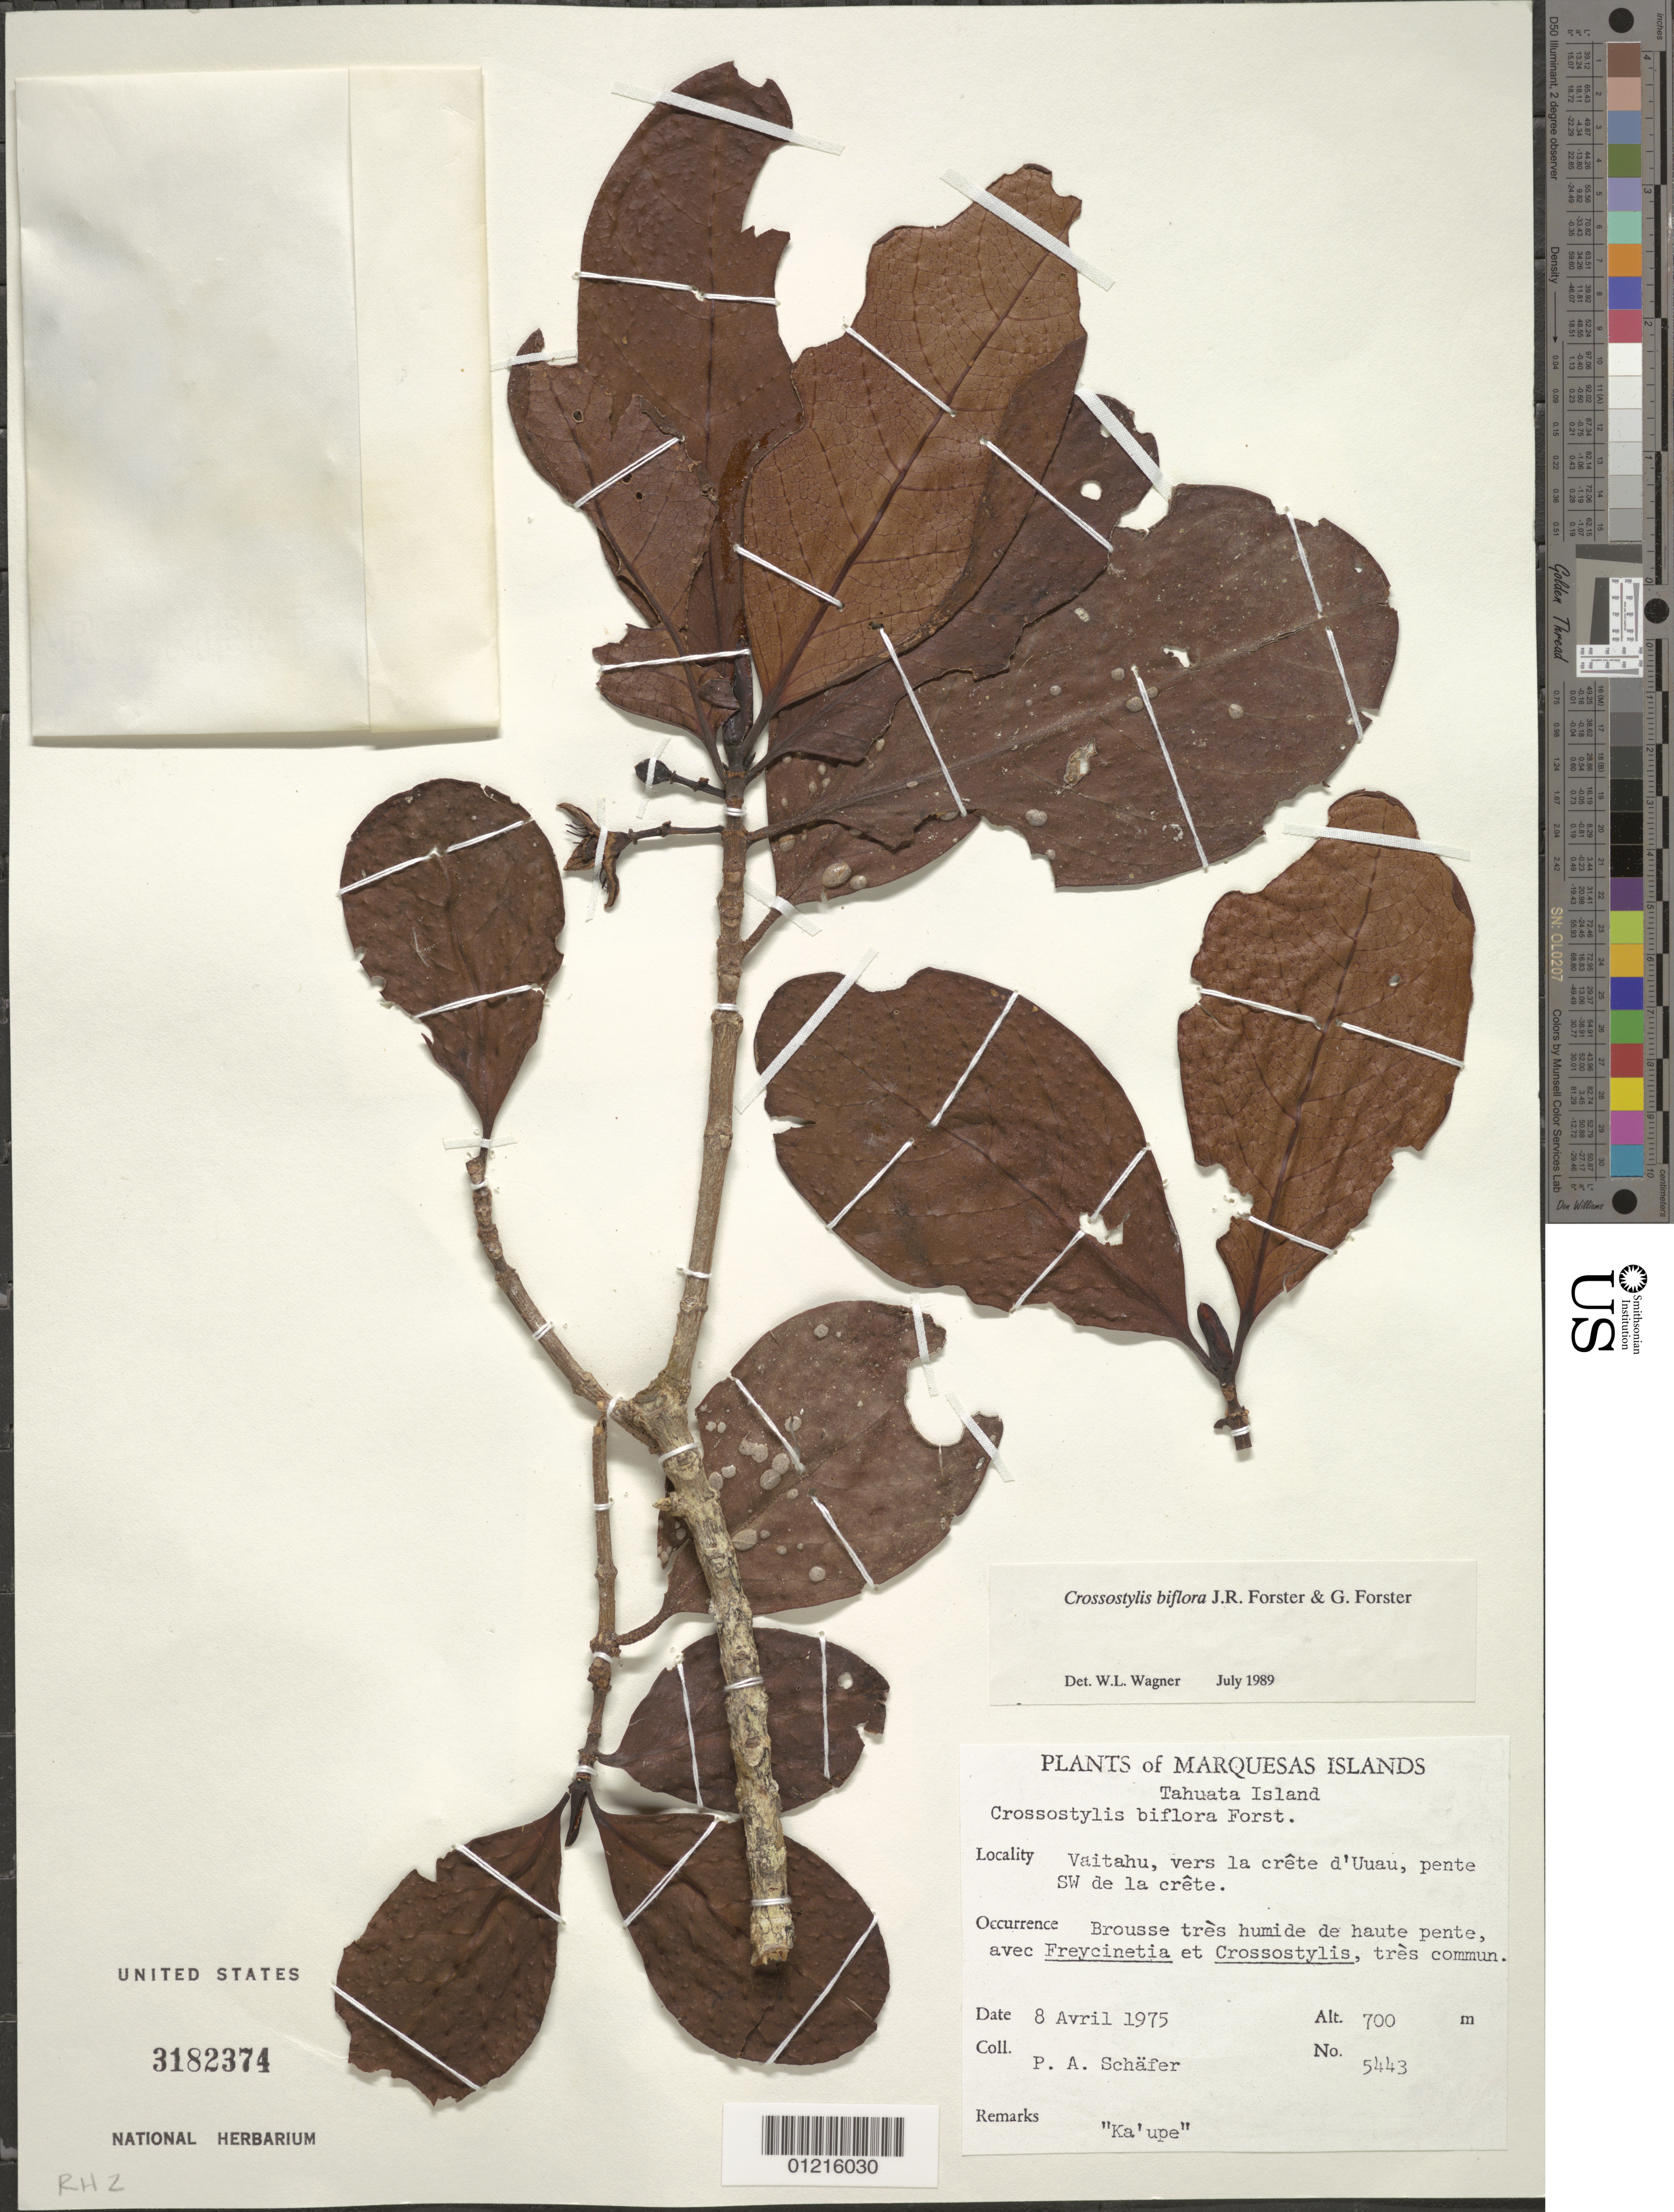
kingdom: Plantae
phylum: Tracheophyta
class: Magnoliopsida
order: Malpighiales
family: Rhizophoraceae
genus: Crossostylis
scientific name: Crossostylis biflora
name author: J.R. Forst. & G. Forst.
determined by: Wagner, W. L., (BOT), Smithsonian Institution - National Museum of Natural History (UNITED STATES)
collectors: P. A. Schäfer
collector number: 5443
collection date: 1975-04-08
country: French Polynesia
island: Tahuata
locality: Vaitahu, vers la crête d'Uuau, pente SW de la crête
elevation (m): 700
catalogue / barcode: US 3182374